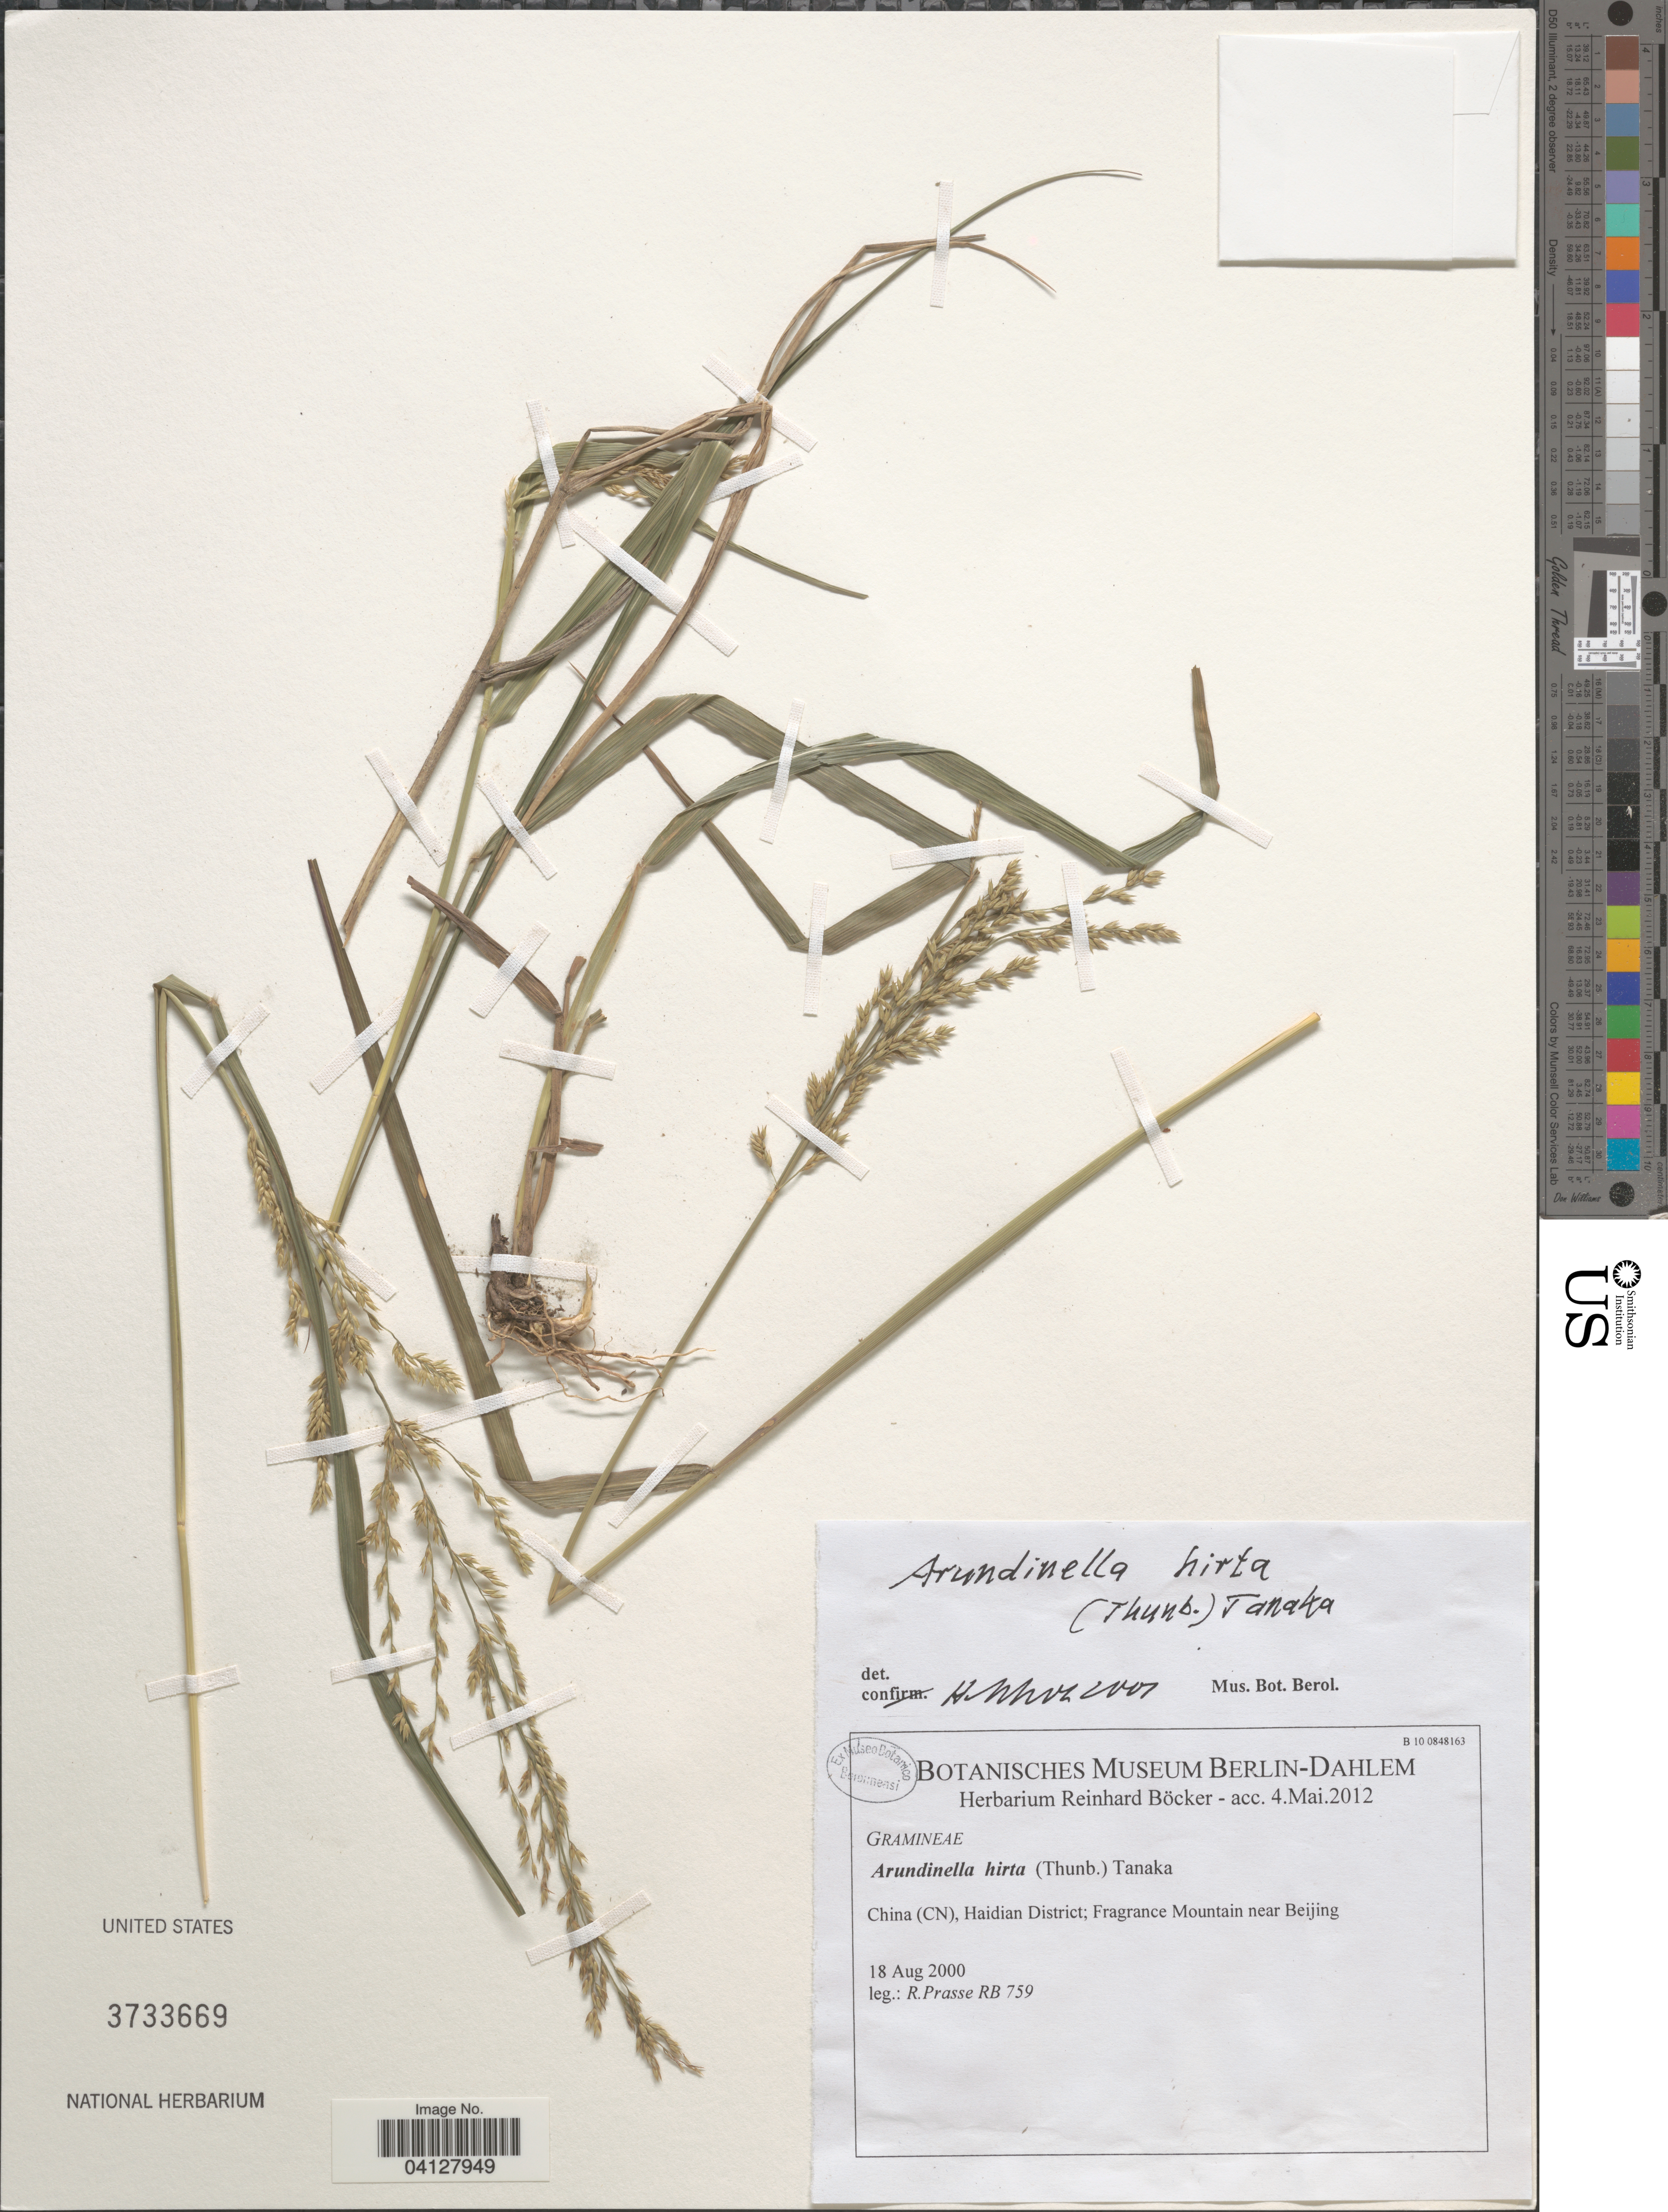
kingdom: Plantae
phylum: Tracheophyta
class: Liliopsida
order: Poales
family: Poaceae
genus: Arundinella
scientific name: Arundinella hirta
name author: (Thunb.) Tanaka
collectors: R. Prasse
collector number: RB 759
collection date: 2000-08-18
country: China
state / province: Beijing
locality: Haidian District; Fragrance Mountain near Beijing.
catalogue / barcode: US 3733669